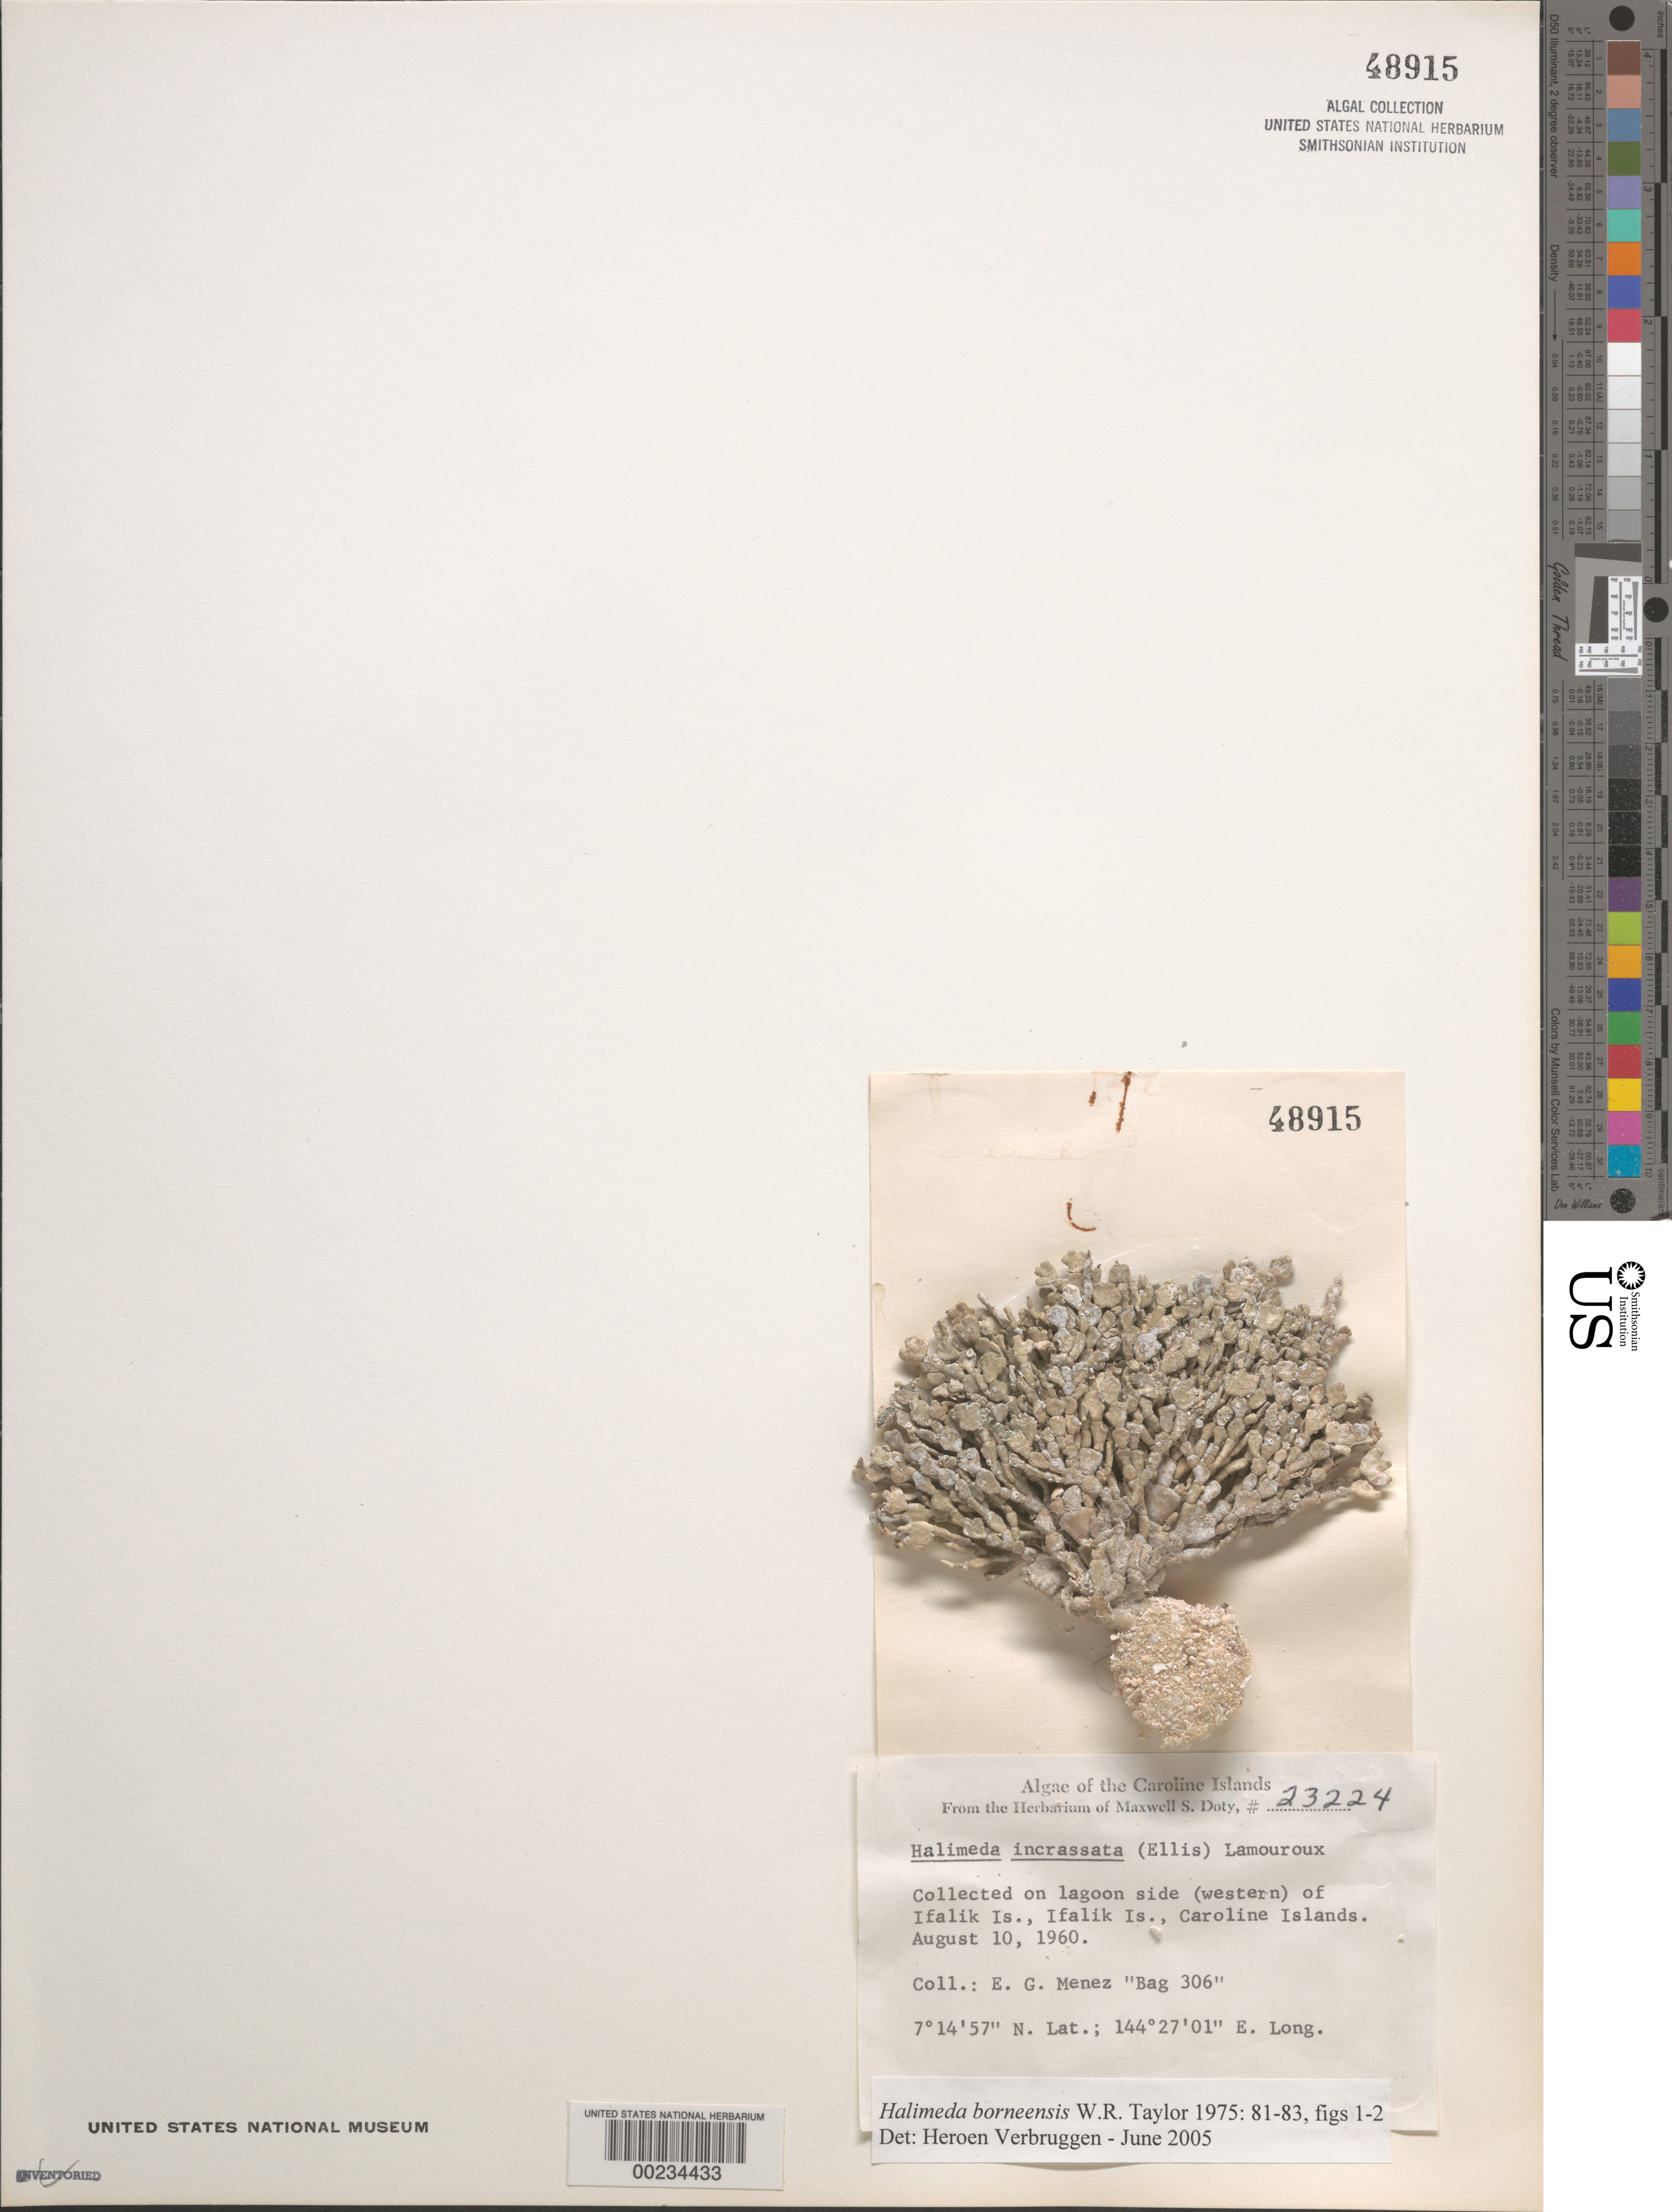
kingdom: Plantae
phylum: Chlorophyta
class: Ulvophyceae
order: Bryopsidales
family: Halimedaceae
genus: Halimeda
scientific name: Halimeda borneensis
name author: W.R. Taylor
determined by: Verbruggen, H.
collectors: Meñez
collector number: MSD 23224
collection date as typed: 10 Aug 1960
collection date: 1960-08-10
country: Micronesia, Federated States of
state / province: Yap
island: Ifalik (Ifaluk) Atoll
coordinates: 7 14' 57" N, 144 27' 01" E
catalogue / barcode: US 48915